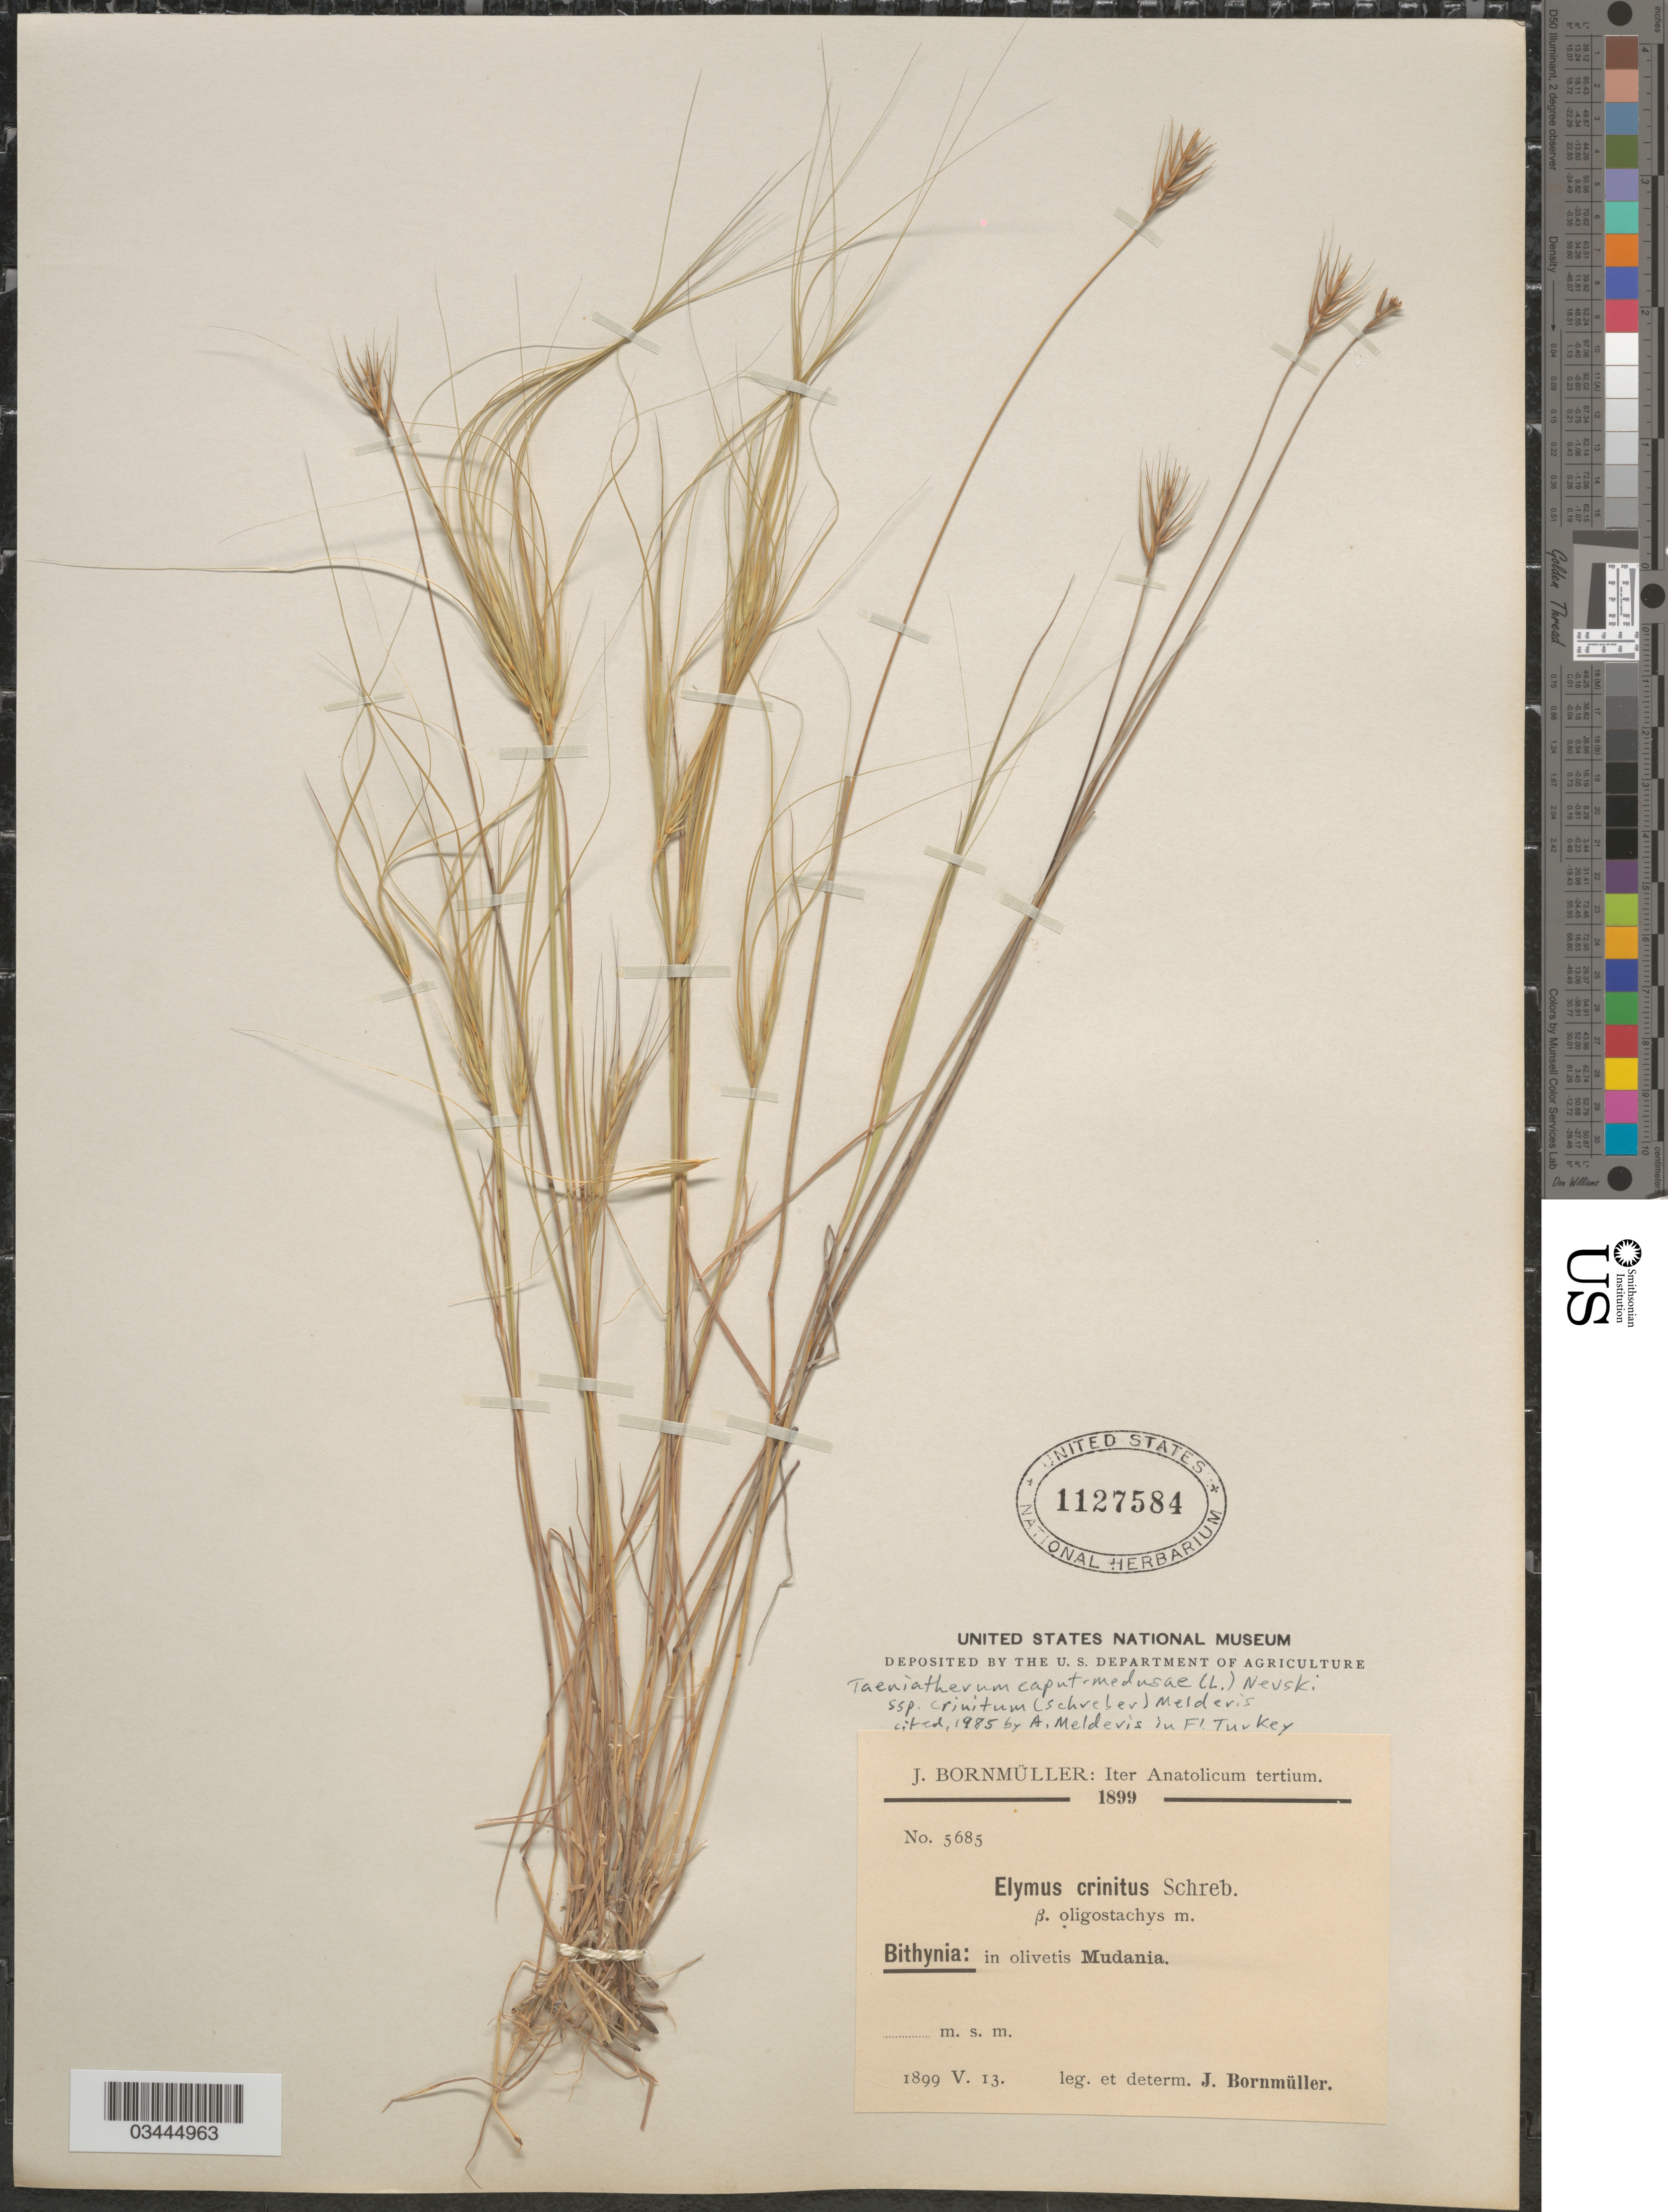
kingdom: Plantae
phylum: Tracheophyta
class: Liliopsida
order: Poales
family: Poaceae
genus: Taeniatherum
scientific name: Taeniatherum caput-medusae var. crinitum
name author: (Schreb.) Humphries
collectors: J. Bornmüller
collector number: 5685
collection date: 1899-05-13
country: Turkey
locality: Iter Anatolicum tertium 1899. Bithynia: in olivetis Mudania.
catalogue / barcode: US 1127584